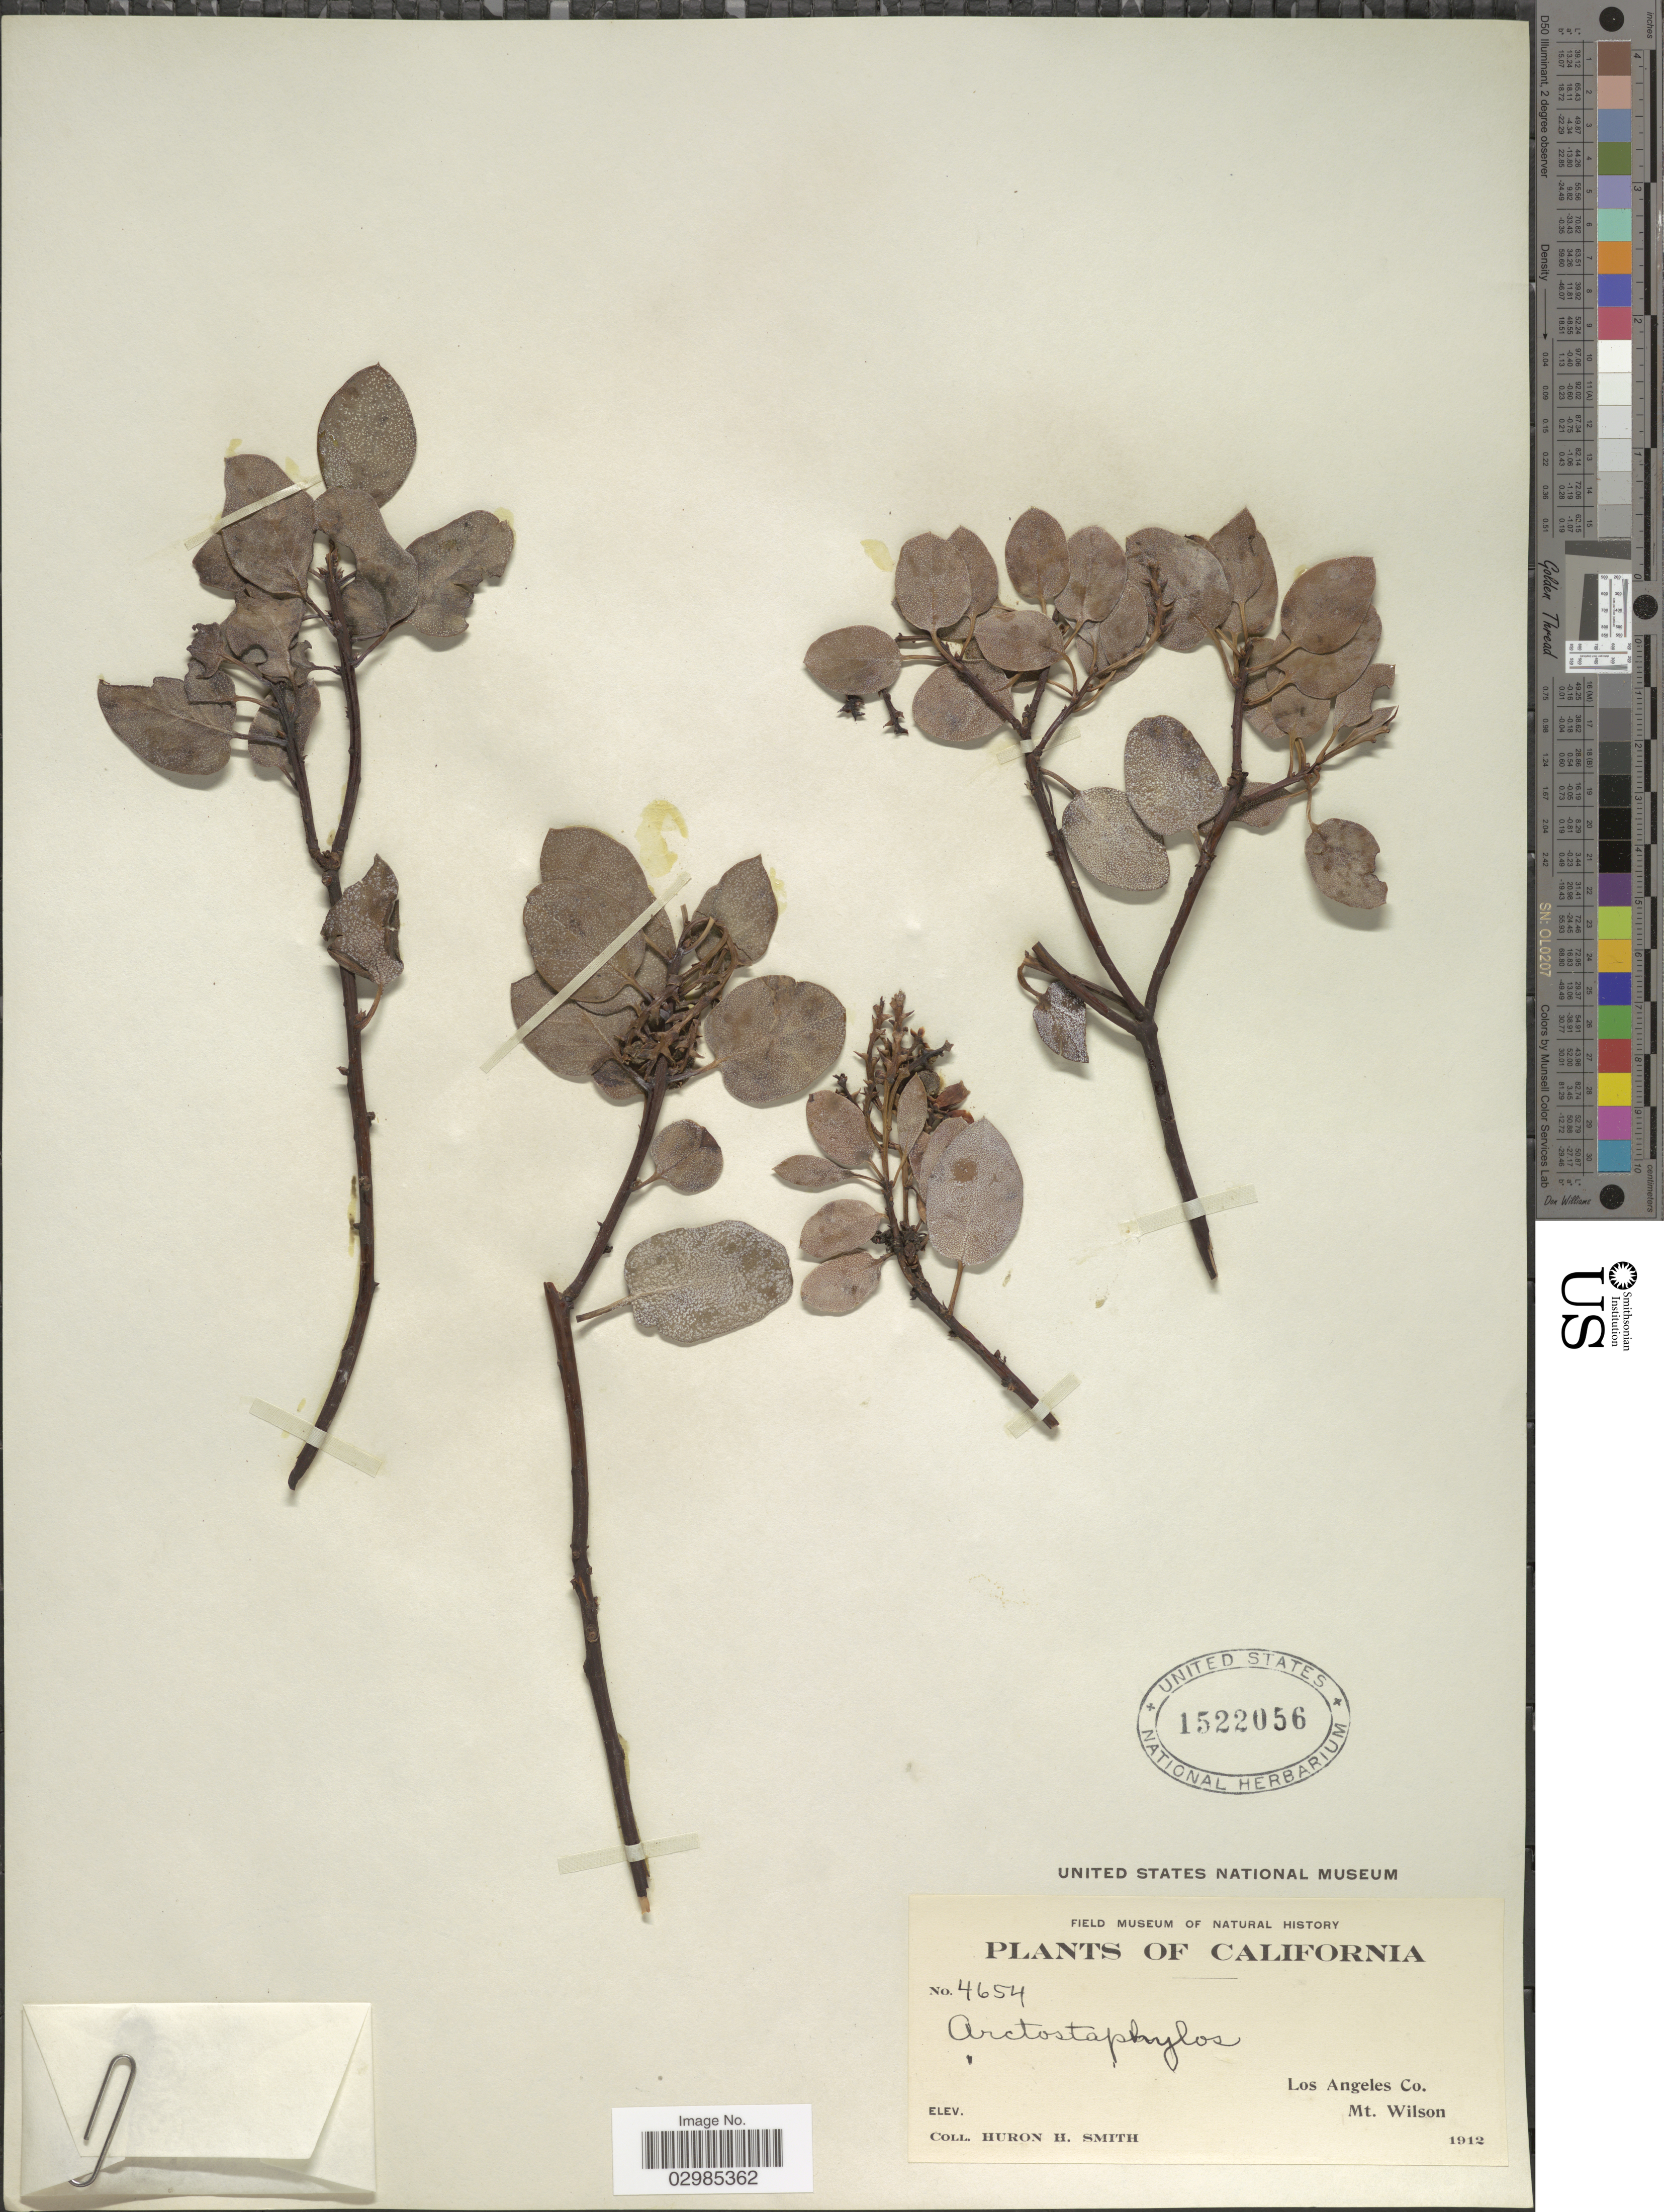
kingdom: Plantae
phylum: Tracheophyta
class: Magnoliopsida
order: Ericales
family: Ericaceae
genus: Arctostaphylos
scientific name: Arctostaphylos cratericola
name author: (Donn. Sm.) Donn. Sm.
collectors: Huron H. Smith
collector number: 4654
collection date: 1912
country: United States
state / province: California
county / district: Los Angeles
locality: Los Angeles Co. Mt. Wilson.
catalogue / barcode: US 1522056